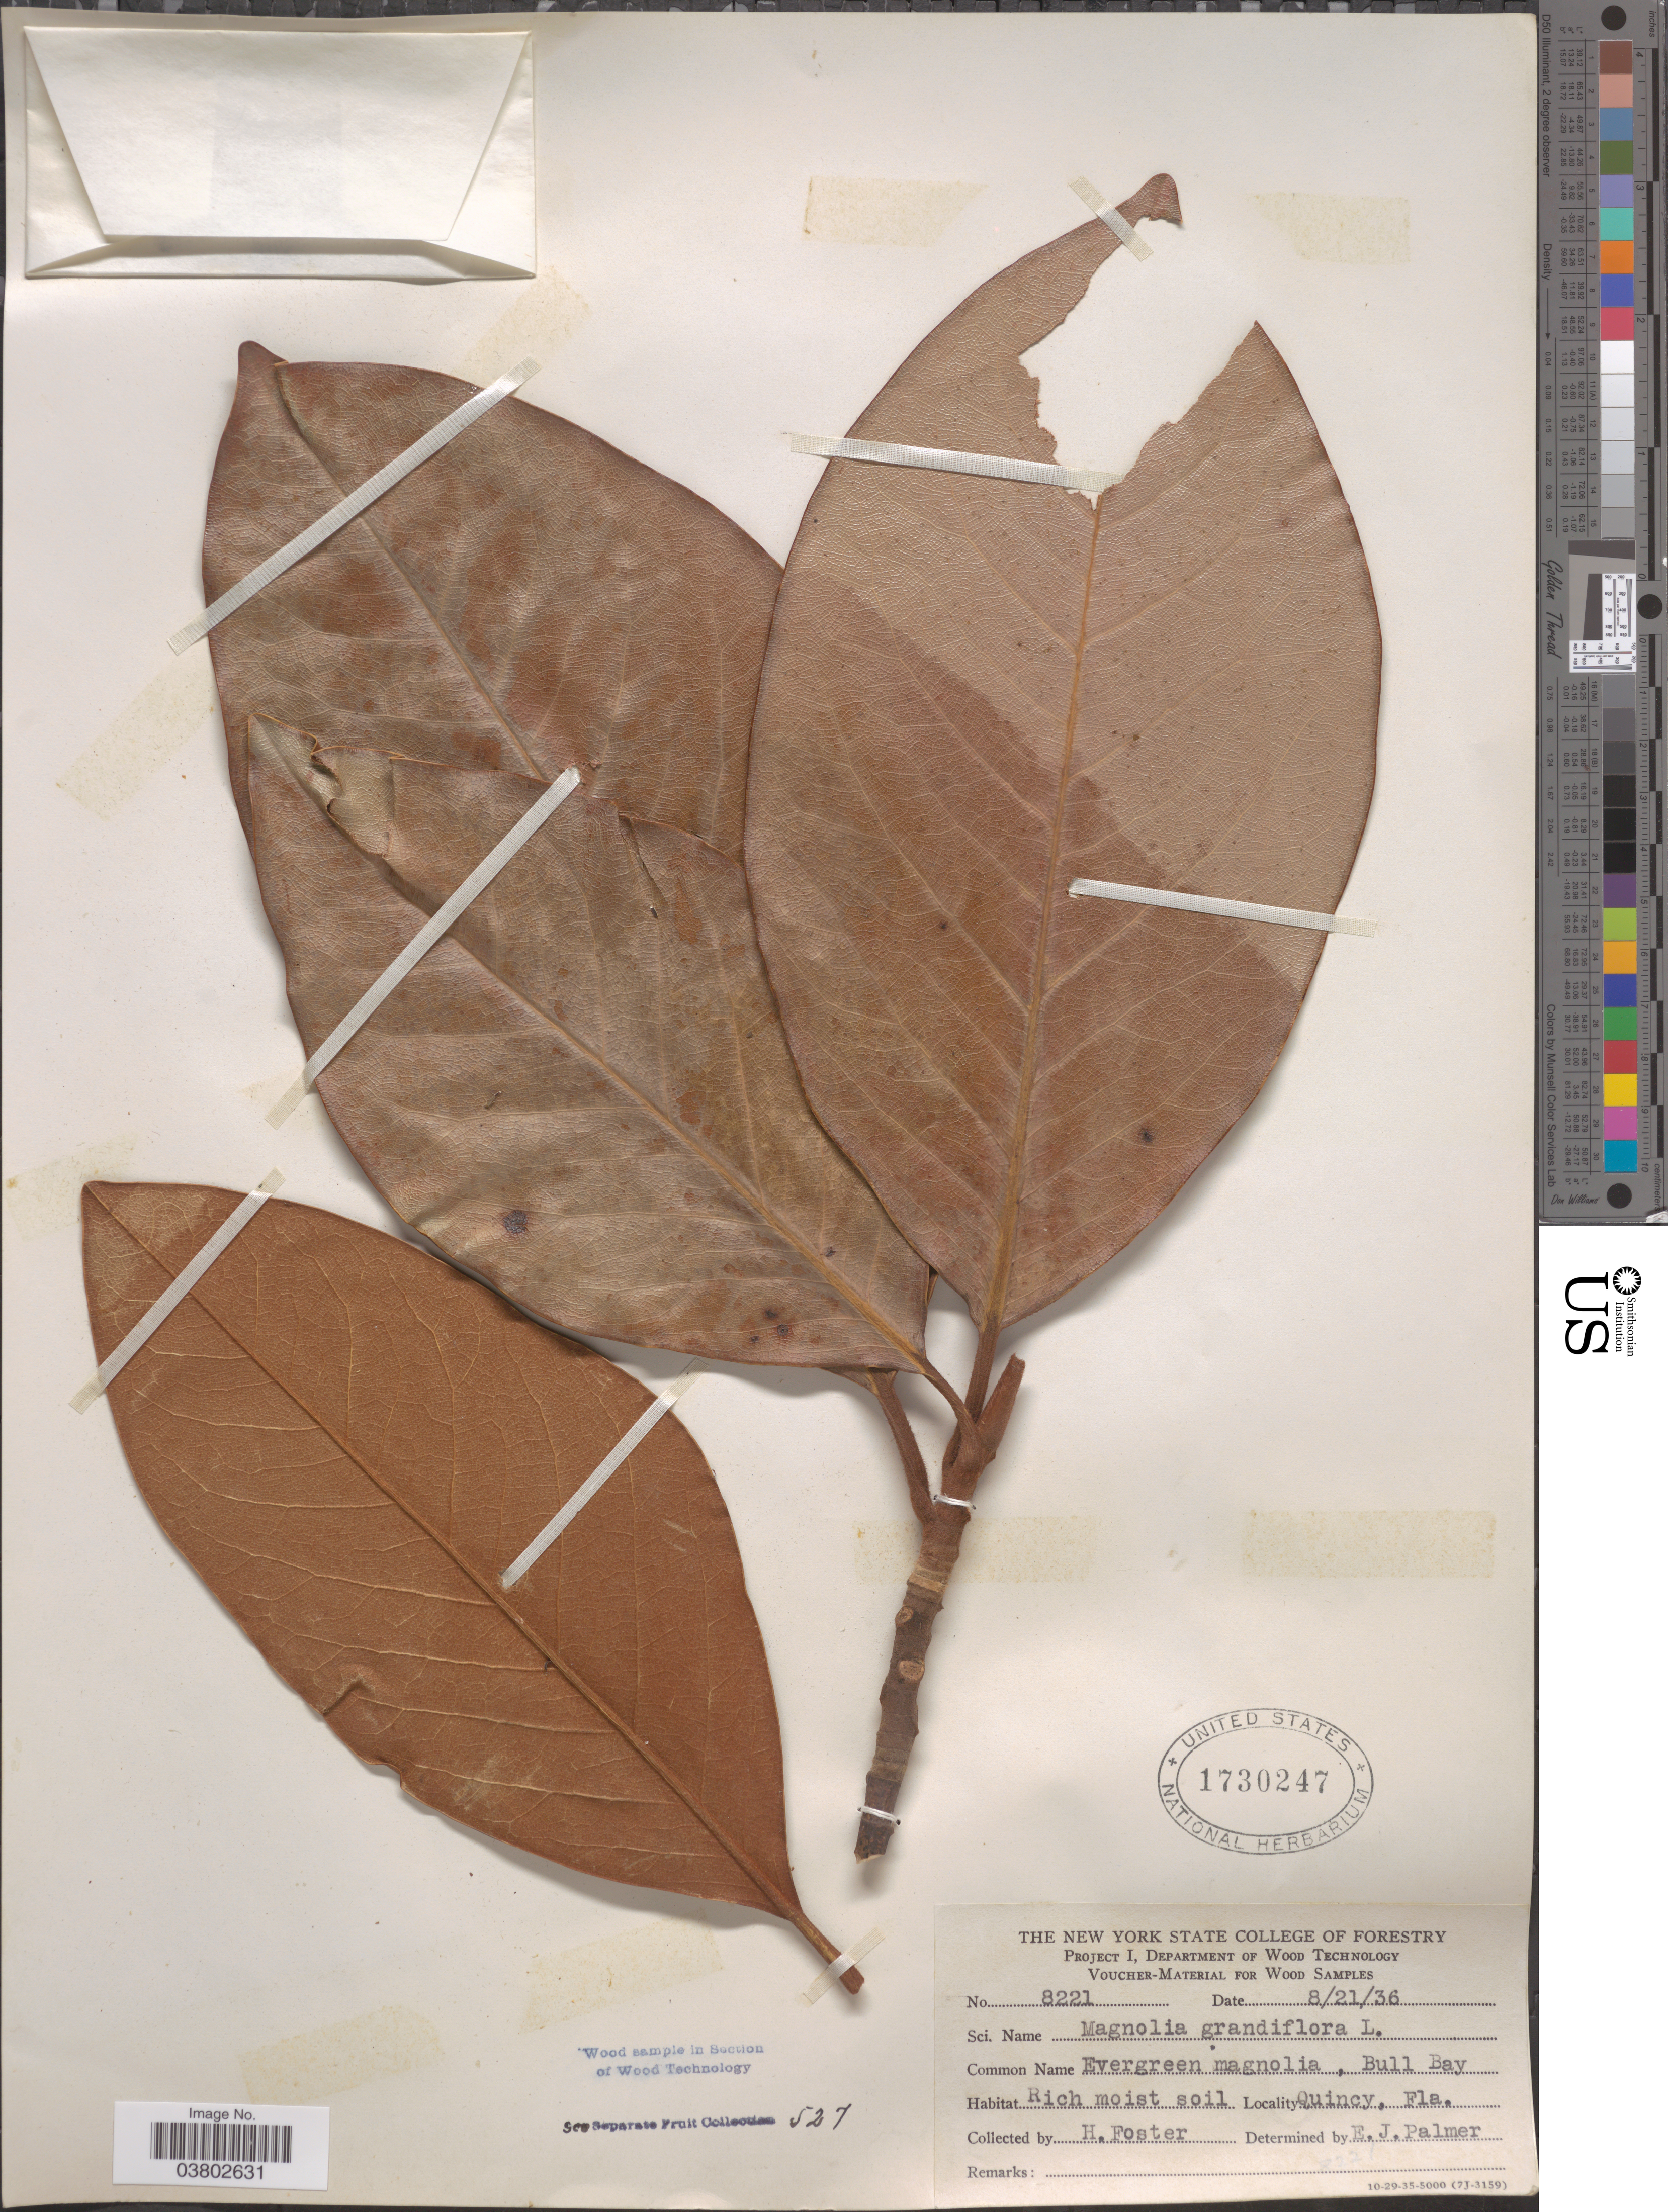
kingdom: Plantae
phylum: Tracheophyta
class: Magnoliopsida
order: Magnoliales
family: Magnoliaceae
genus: Magnolia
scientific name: Magnolia grandiflora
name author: L.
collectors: H. Foster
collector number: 8221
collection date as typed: Transcribed d/m/y: 21/8/36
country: United States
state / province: Florida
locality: Quincy.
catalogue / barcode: US 1730247